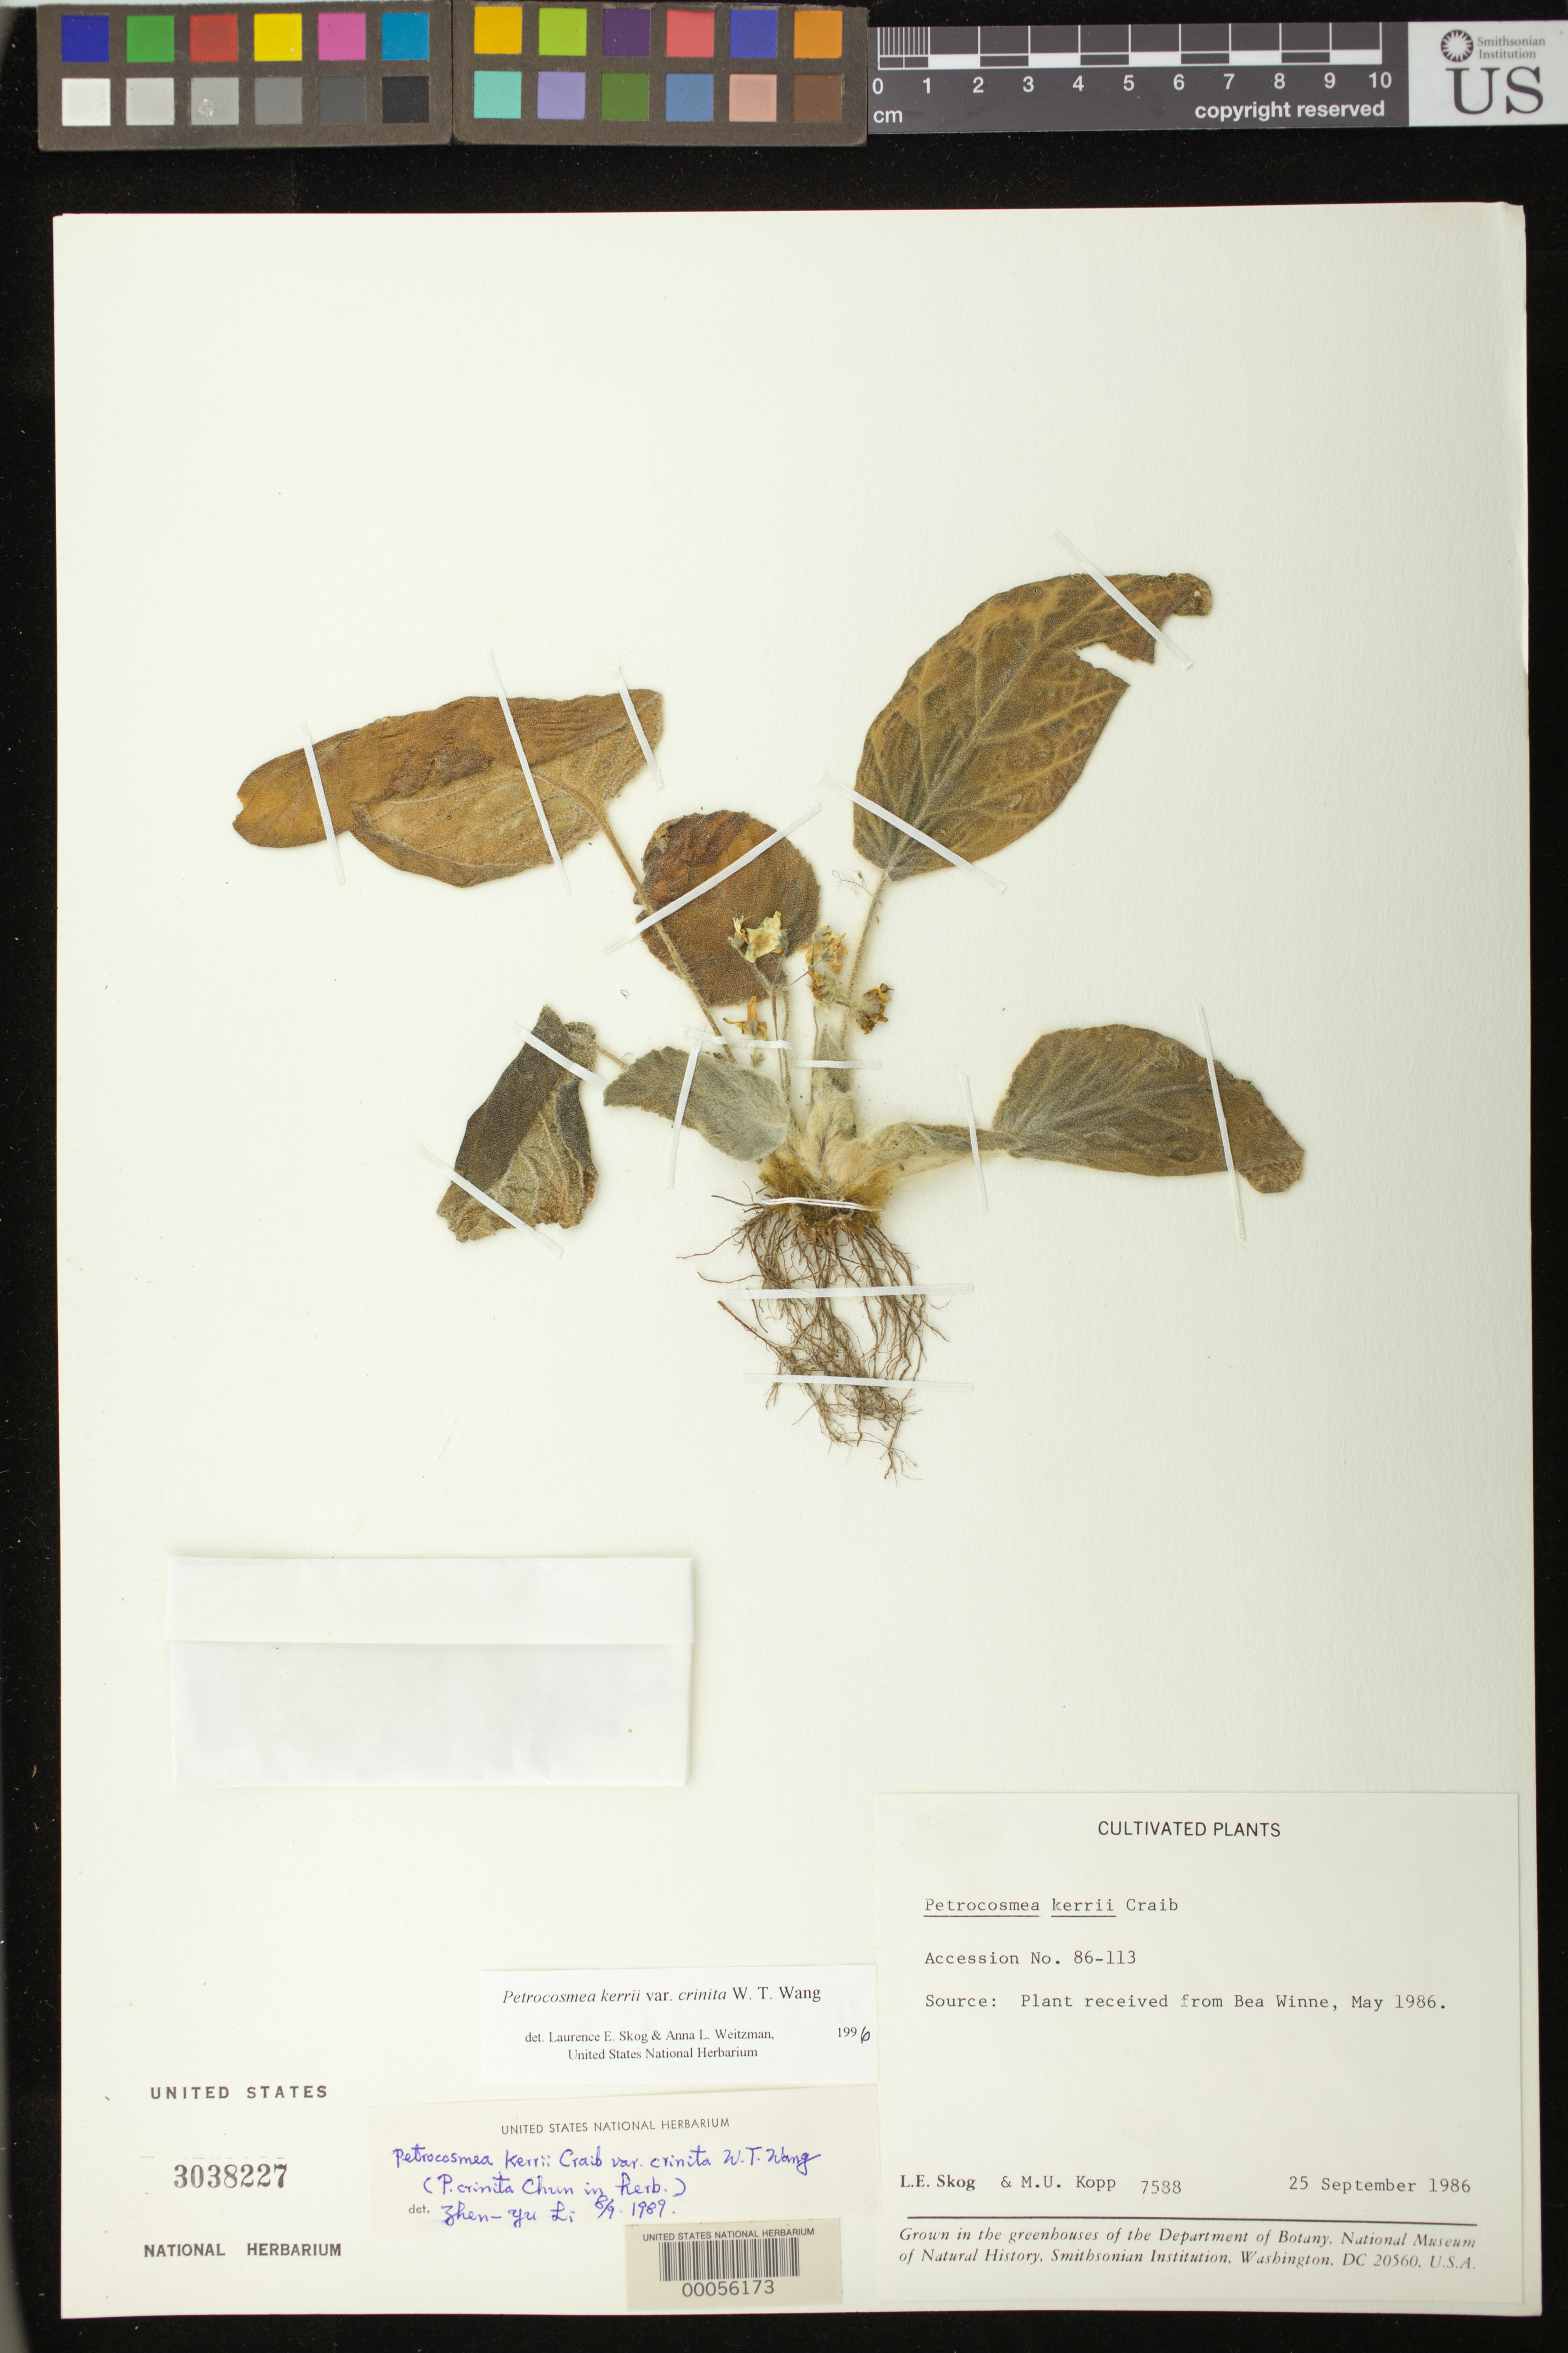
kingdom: Plantae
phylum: Tracheophyta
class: Magnoliopsida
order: Lamiales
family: Gesneriaceae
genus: Petrocosmea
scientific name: Petrocosmea kerrii var. crinita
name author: W.T. Wang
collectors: L. E. Skog & M. U. Kopp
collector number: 7588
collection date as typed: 25 Sep 1986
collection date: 1986-09-25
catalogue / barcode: US 3038227